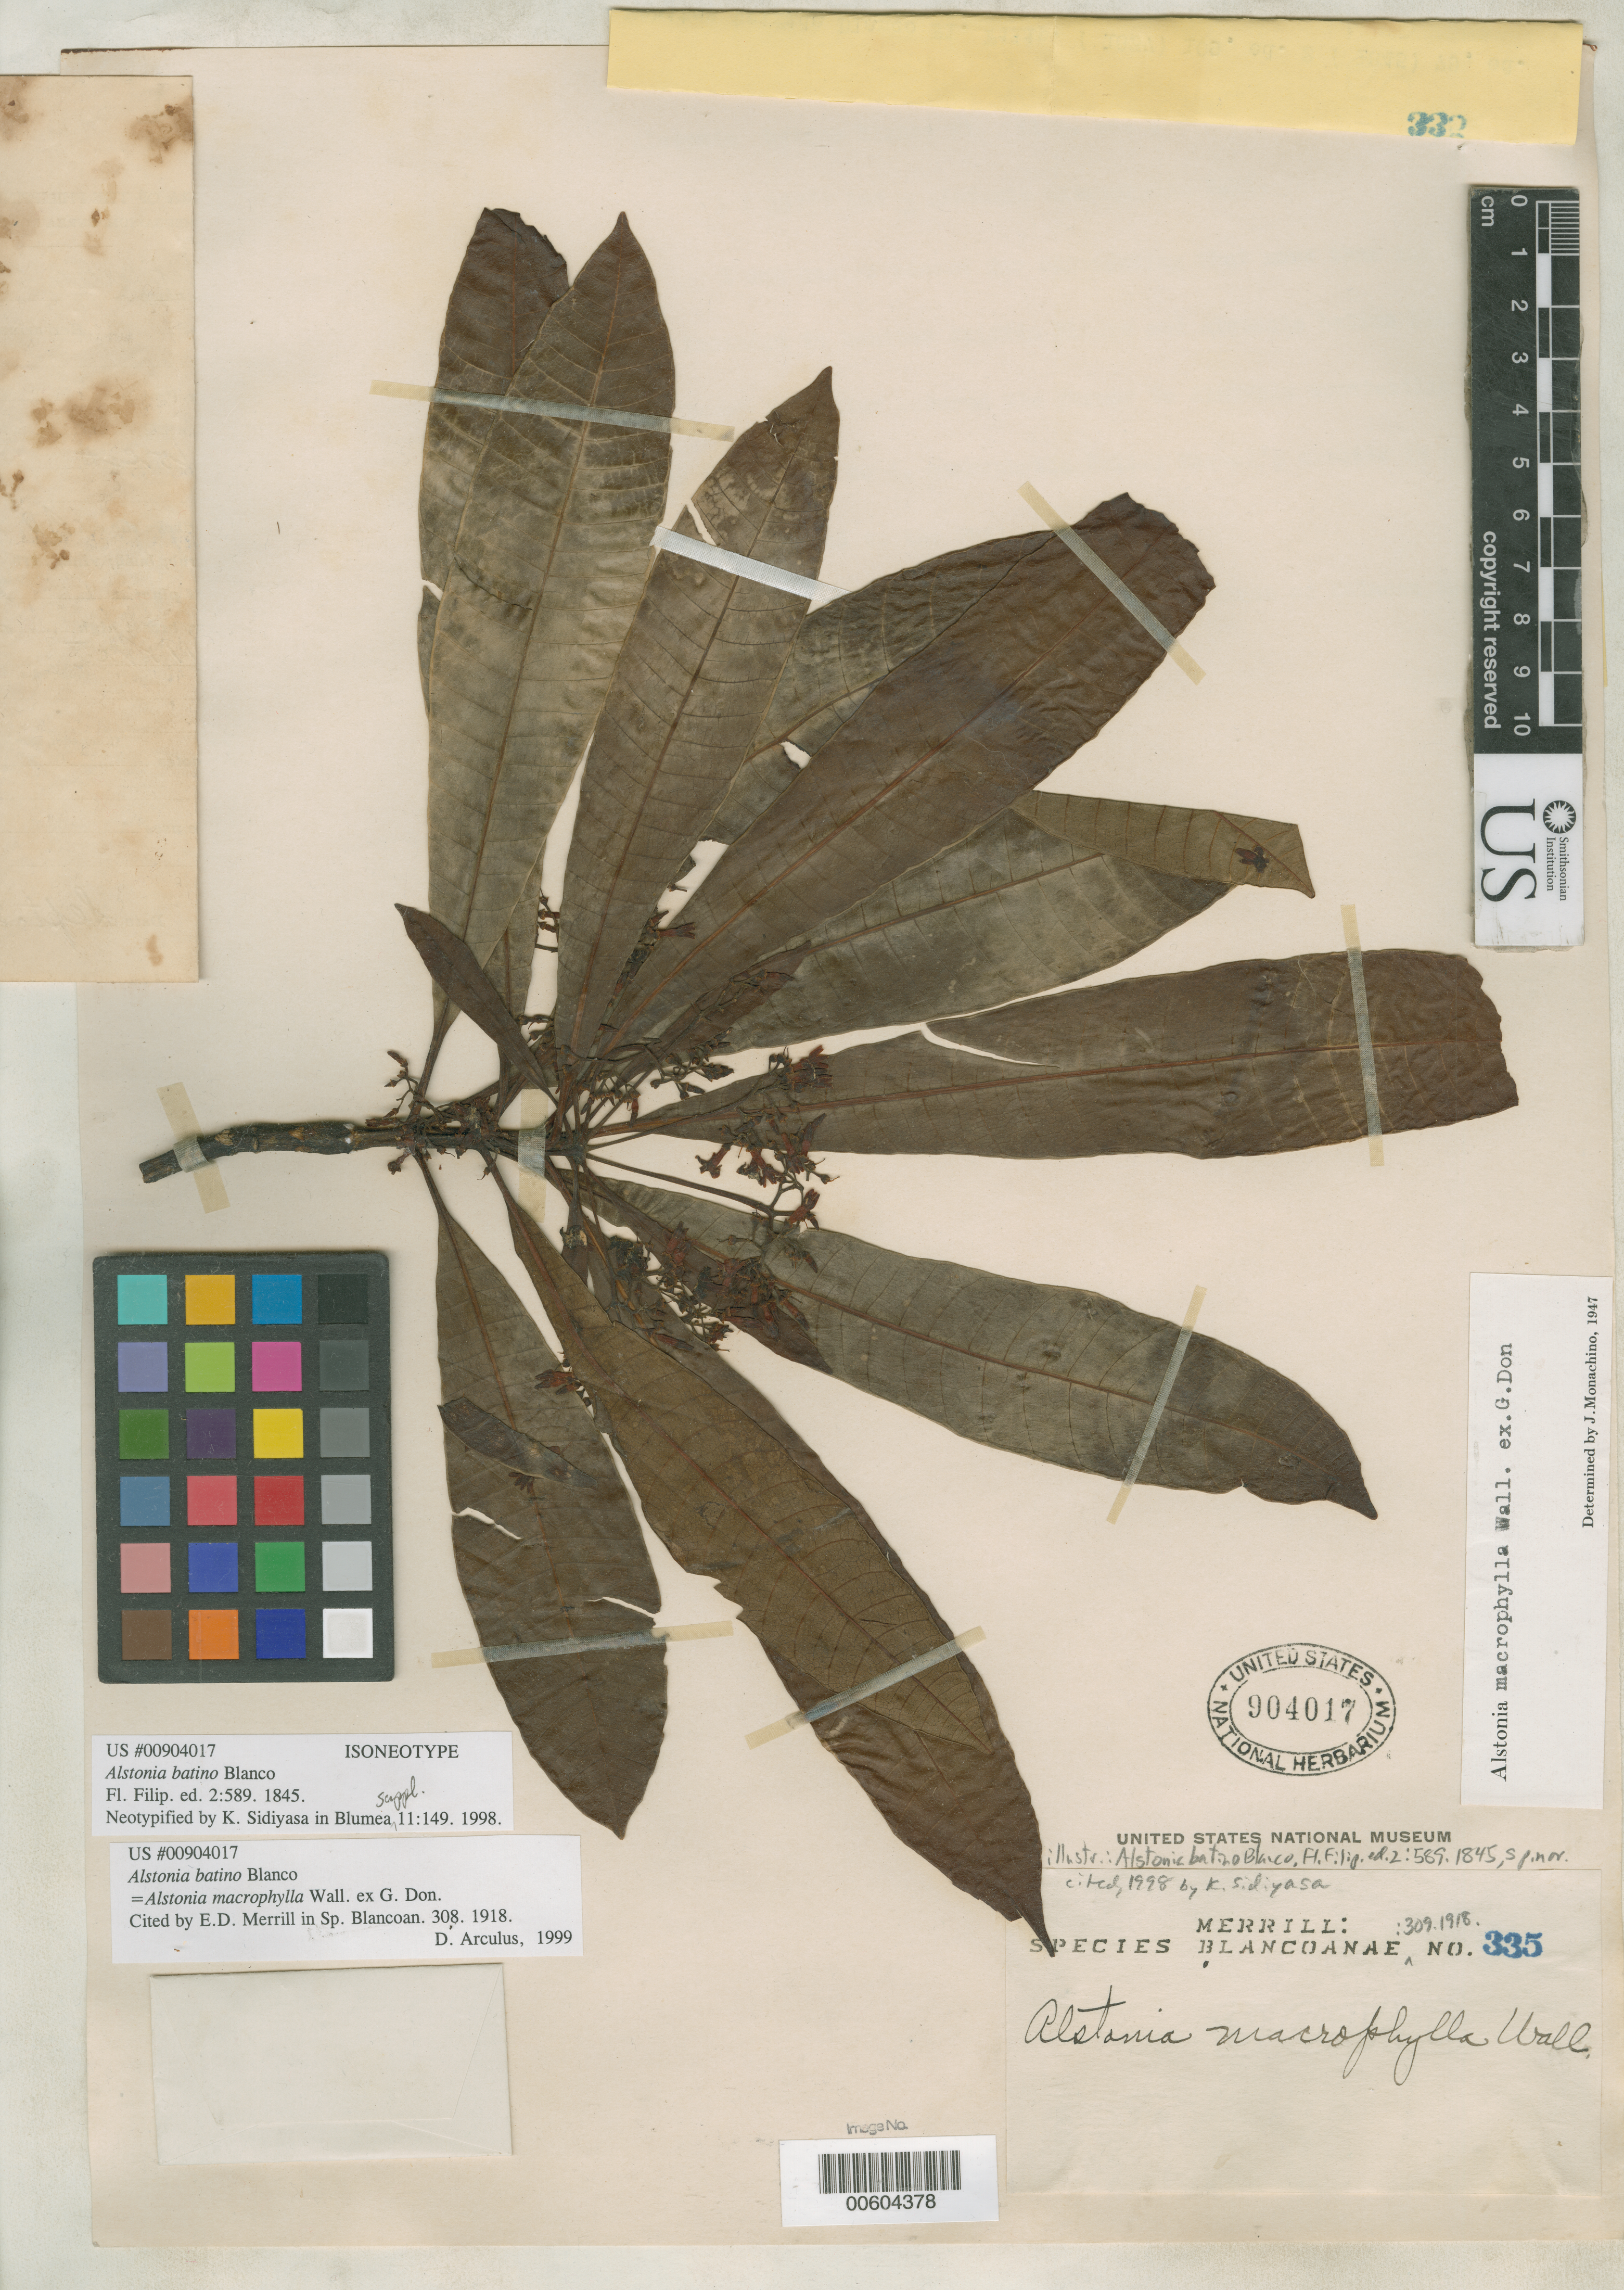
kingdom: Plantae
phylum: Tracheophyta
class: Magnoliopsida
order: Gentianales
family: Apocynaceae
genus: Alstonia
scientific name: Alstonia batino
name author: Blanco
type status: Isoneotype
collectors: M. Ramos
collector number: Sp. Blancoan. 0335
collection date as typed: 27 Sep 1913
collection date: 1913-09-27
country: Philippines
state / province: Central Luzon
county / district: Bulacan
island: Luzon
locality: Barrio of Baryabas.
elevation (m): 90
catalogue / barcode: US 904017